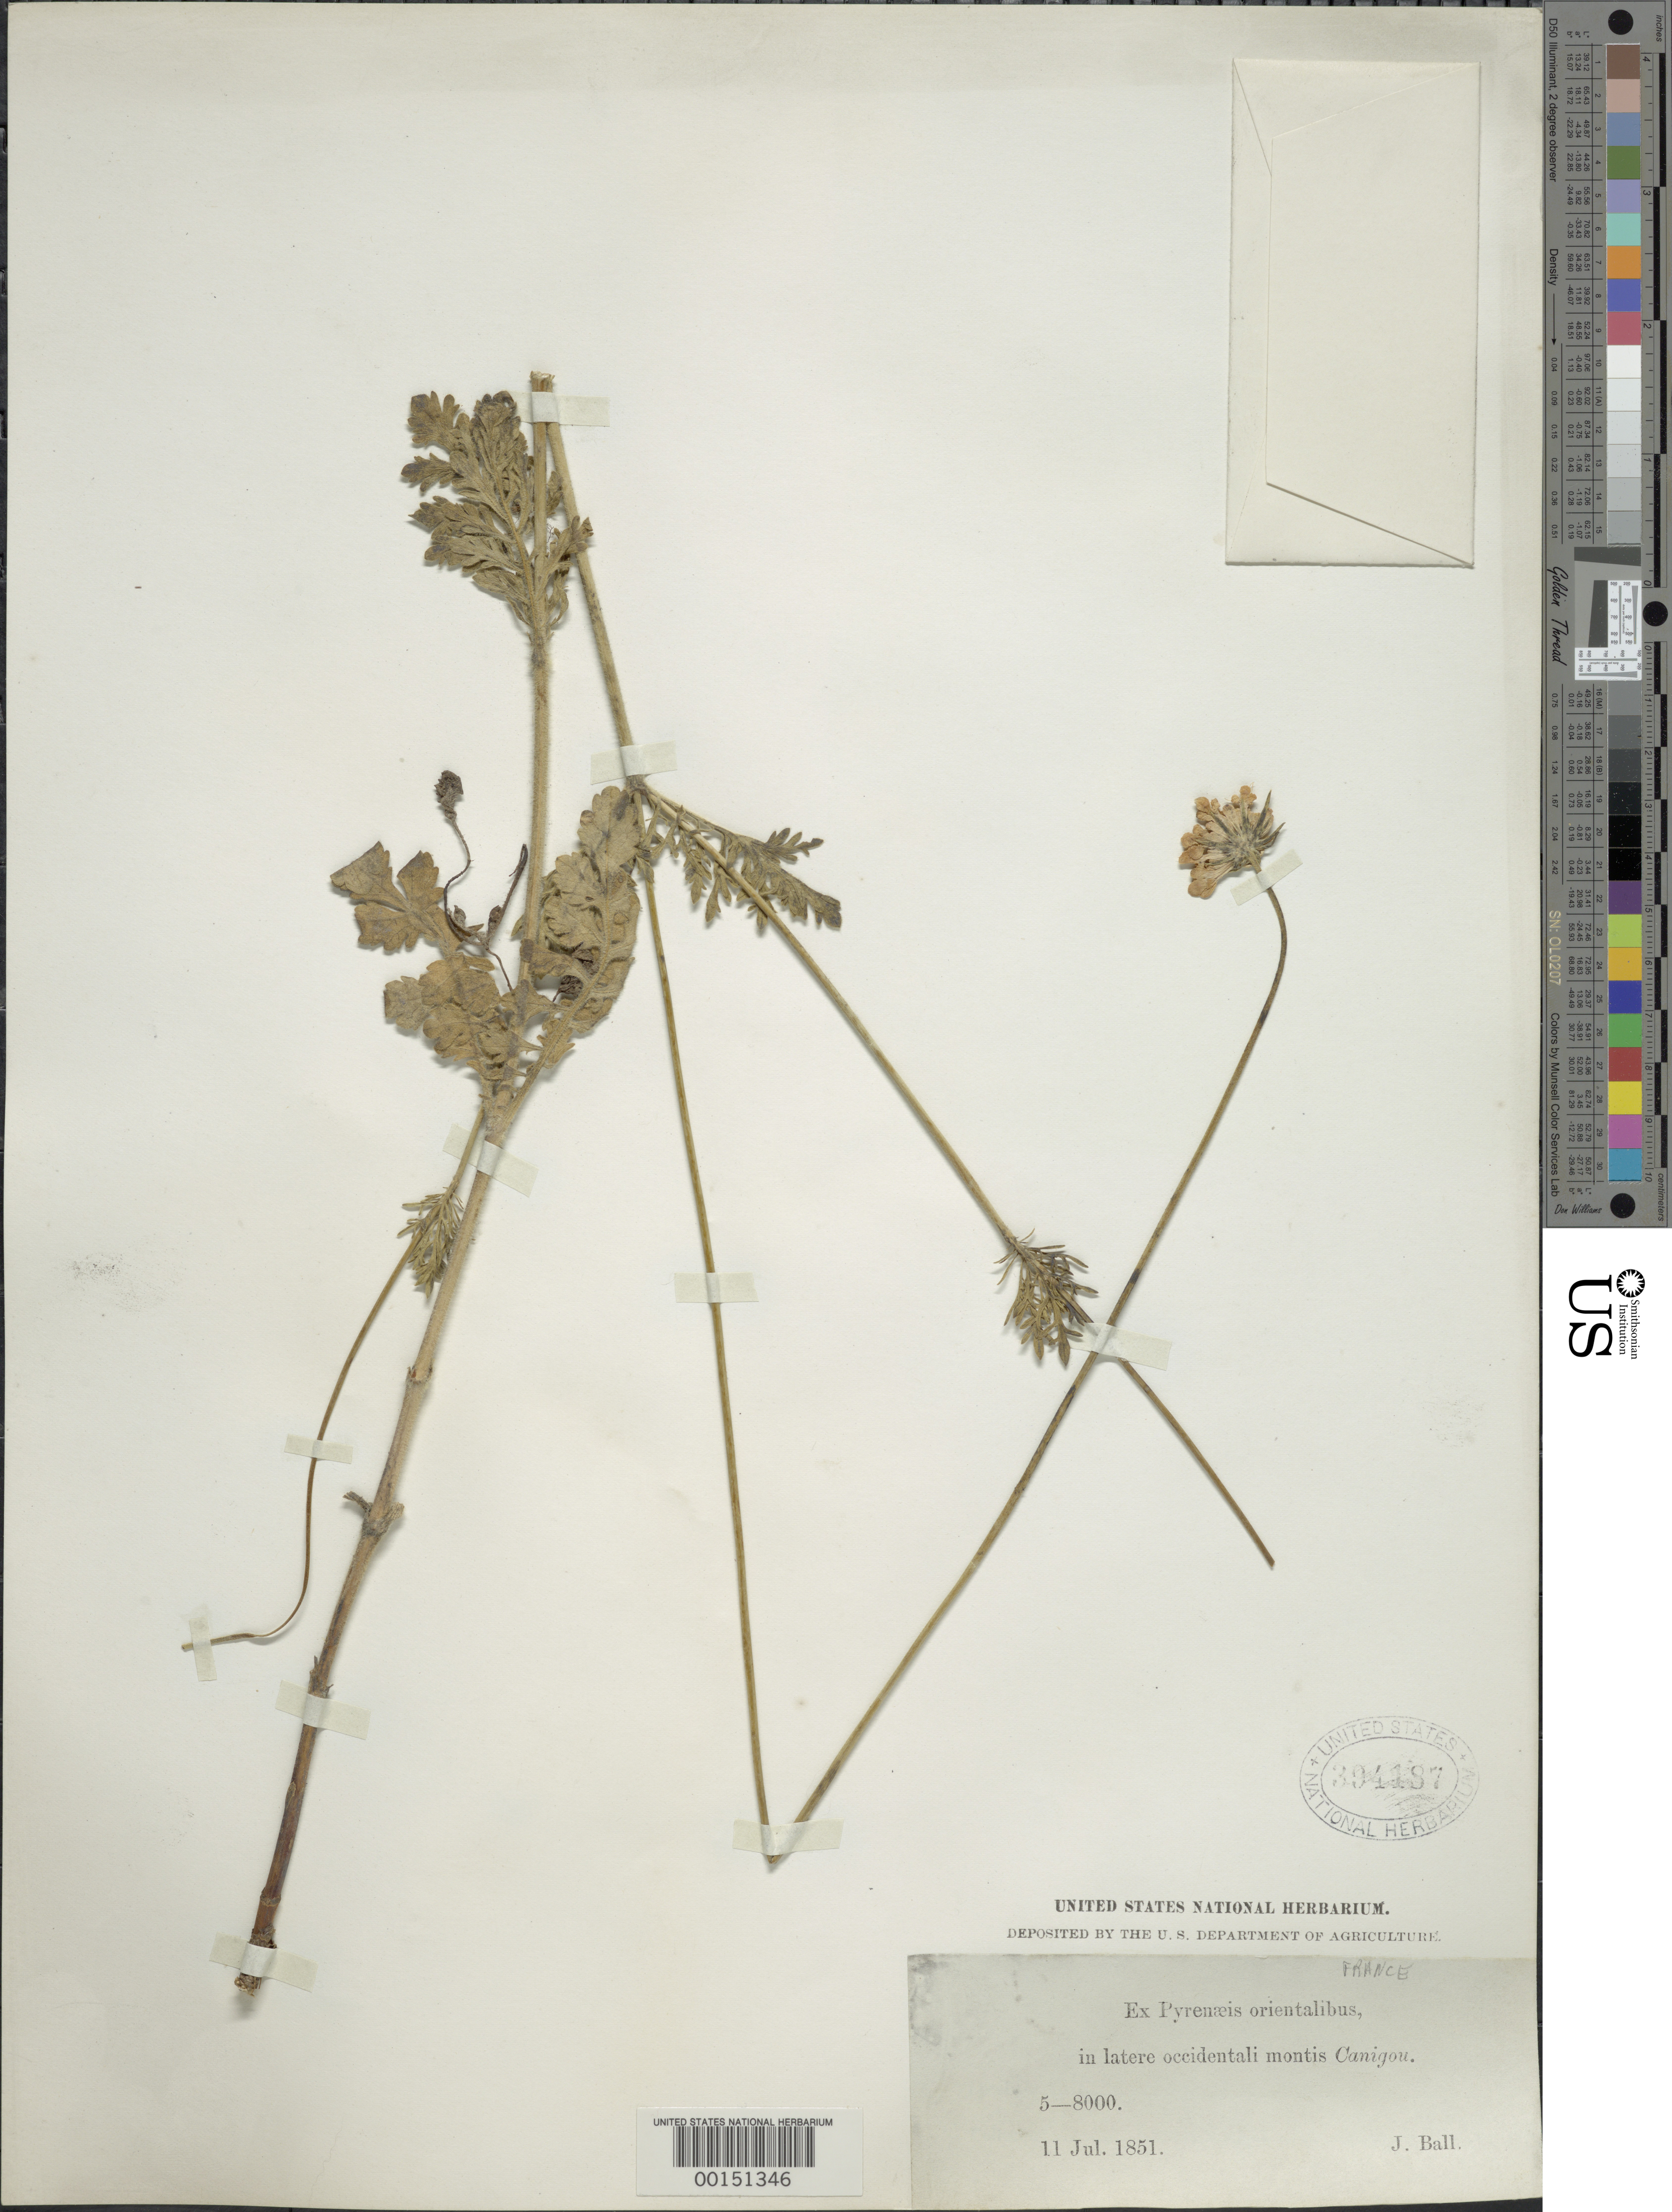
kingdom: Plantae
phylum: Tracheophyta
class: Magnoliopsida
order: Dipsacales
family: Caprifoliaceae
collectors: J. Ball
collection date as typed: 11 Jul 1851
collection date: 1851-07-11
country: France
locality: Canigou Mountains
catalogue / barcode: US 394187